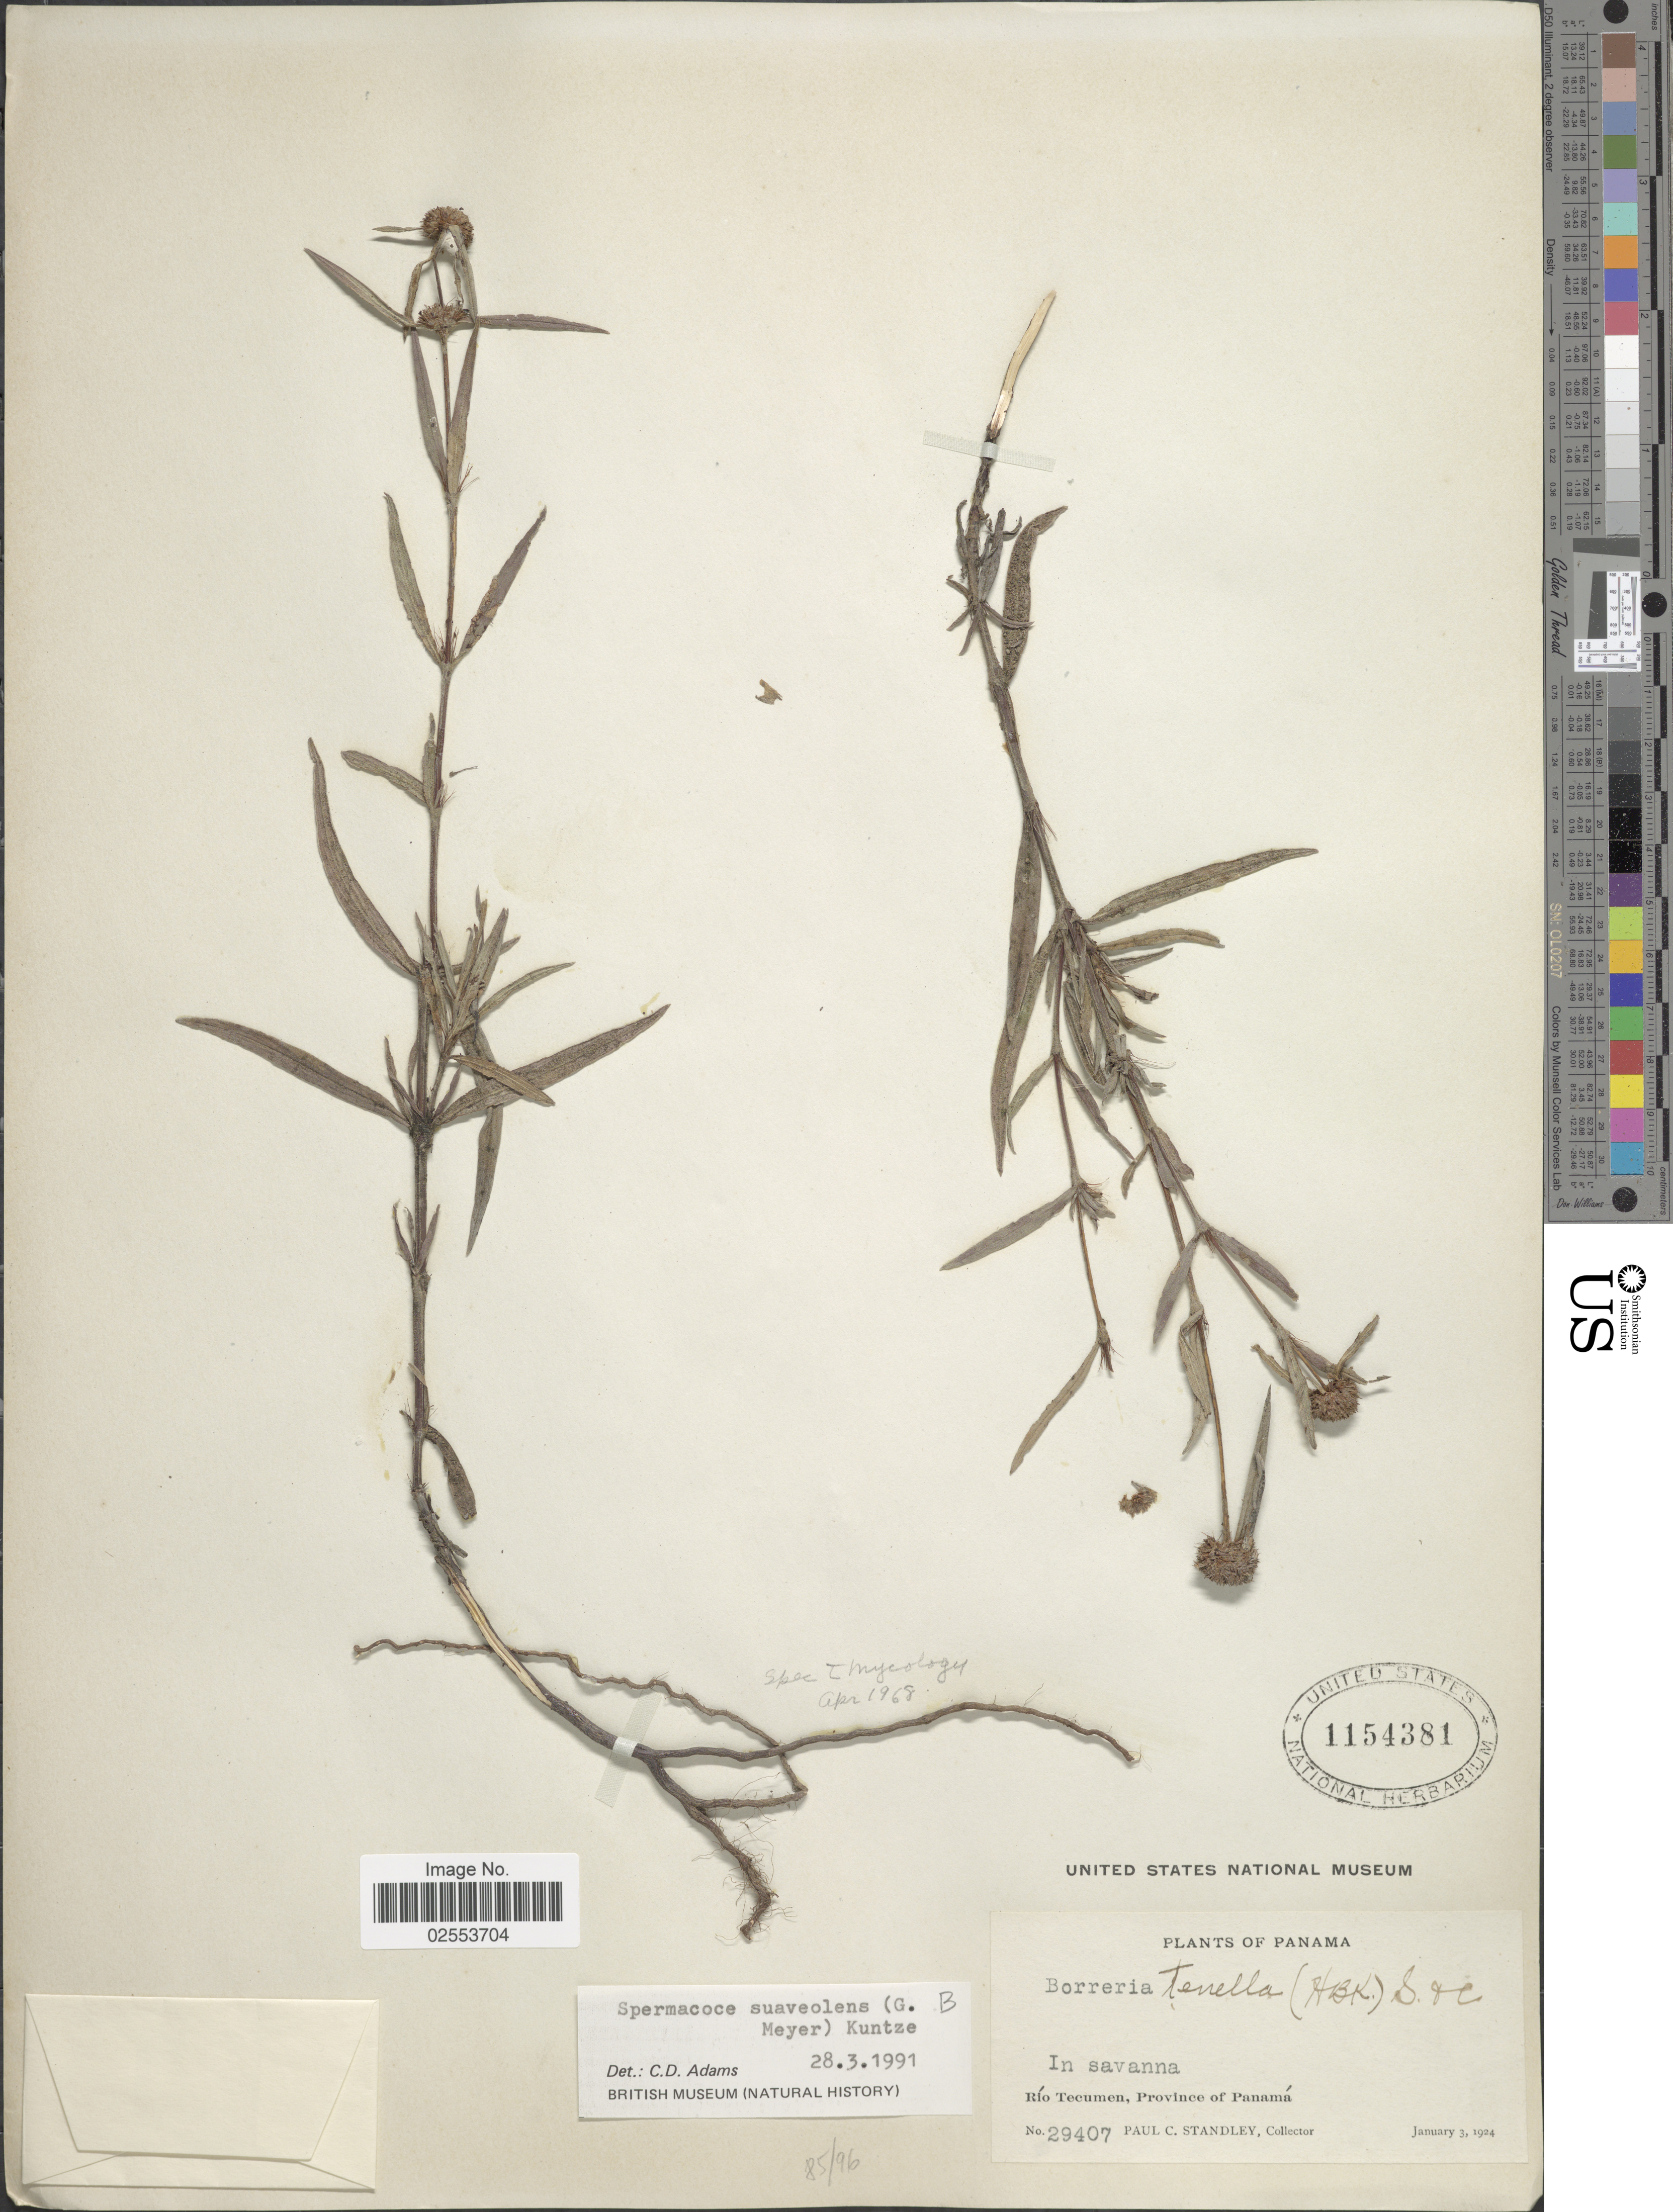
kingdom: Plantae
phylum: Tracheophyta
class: Magnoliopsida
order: Gentianales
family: Rubiaceae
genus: Spermacoce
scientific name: Spermacoce suaveolens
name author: (G. Mey.) Kuntze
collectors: P. C. Standley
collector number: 29407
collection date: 1924-01-03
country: Panama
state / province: Panamá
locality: In savanna, Rio Tecumen.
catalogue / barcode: US 1154381